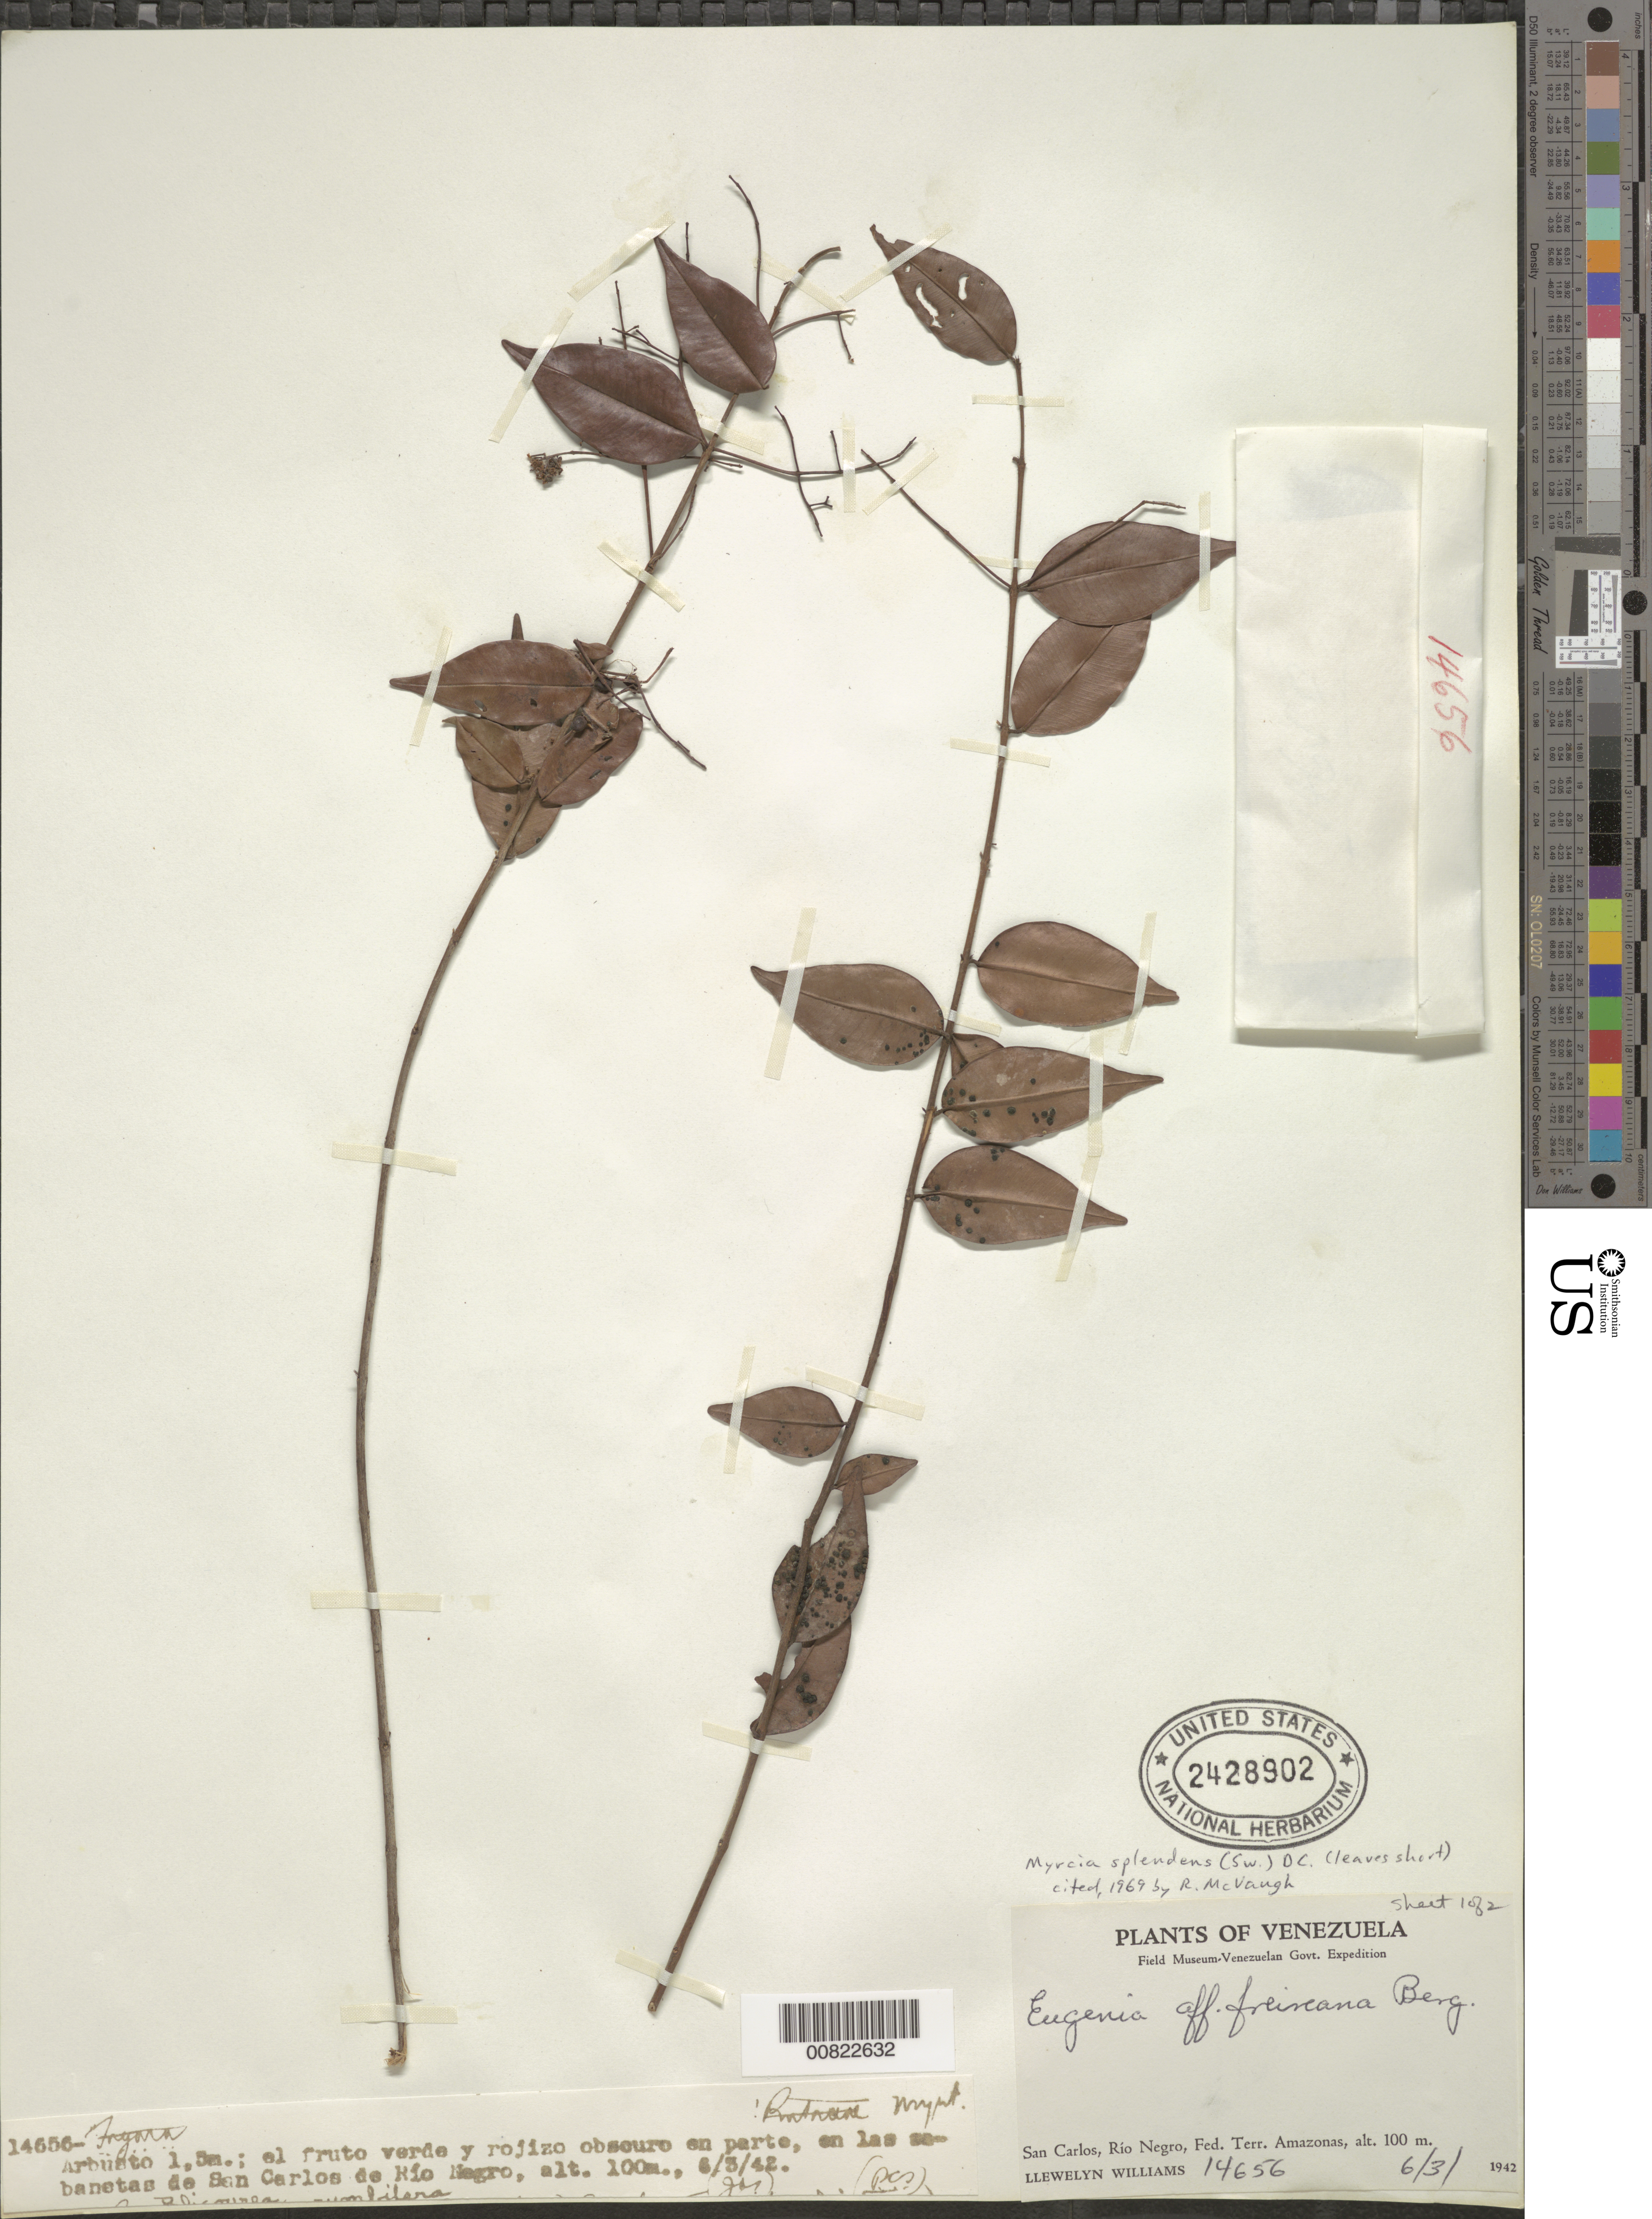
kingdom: Plantae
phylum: Tracheophyta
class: Magnoliopsida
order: Myrtales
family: Myrtaceae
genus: Myrcia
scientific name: Myrcia splendens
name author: (Sw.) DC.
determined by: McVaugh, R.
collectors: Ll. Williams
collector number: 14656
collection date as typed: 6-Mar-42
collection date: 1942-03-06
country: Venezuela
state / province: Amazonas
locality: San Carlos de Río Negro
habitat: Sabanetas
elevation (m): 100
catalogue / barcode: US 2428902